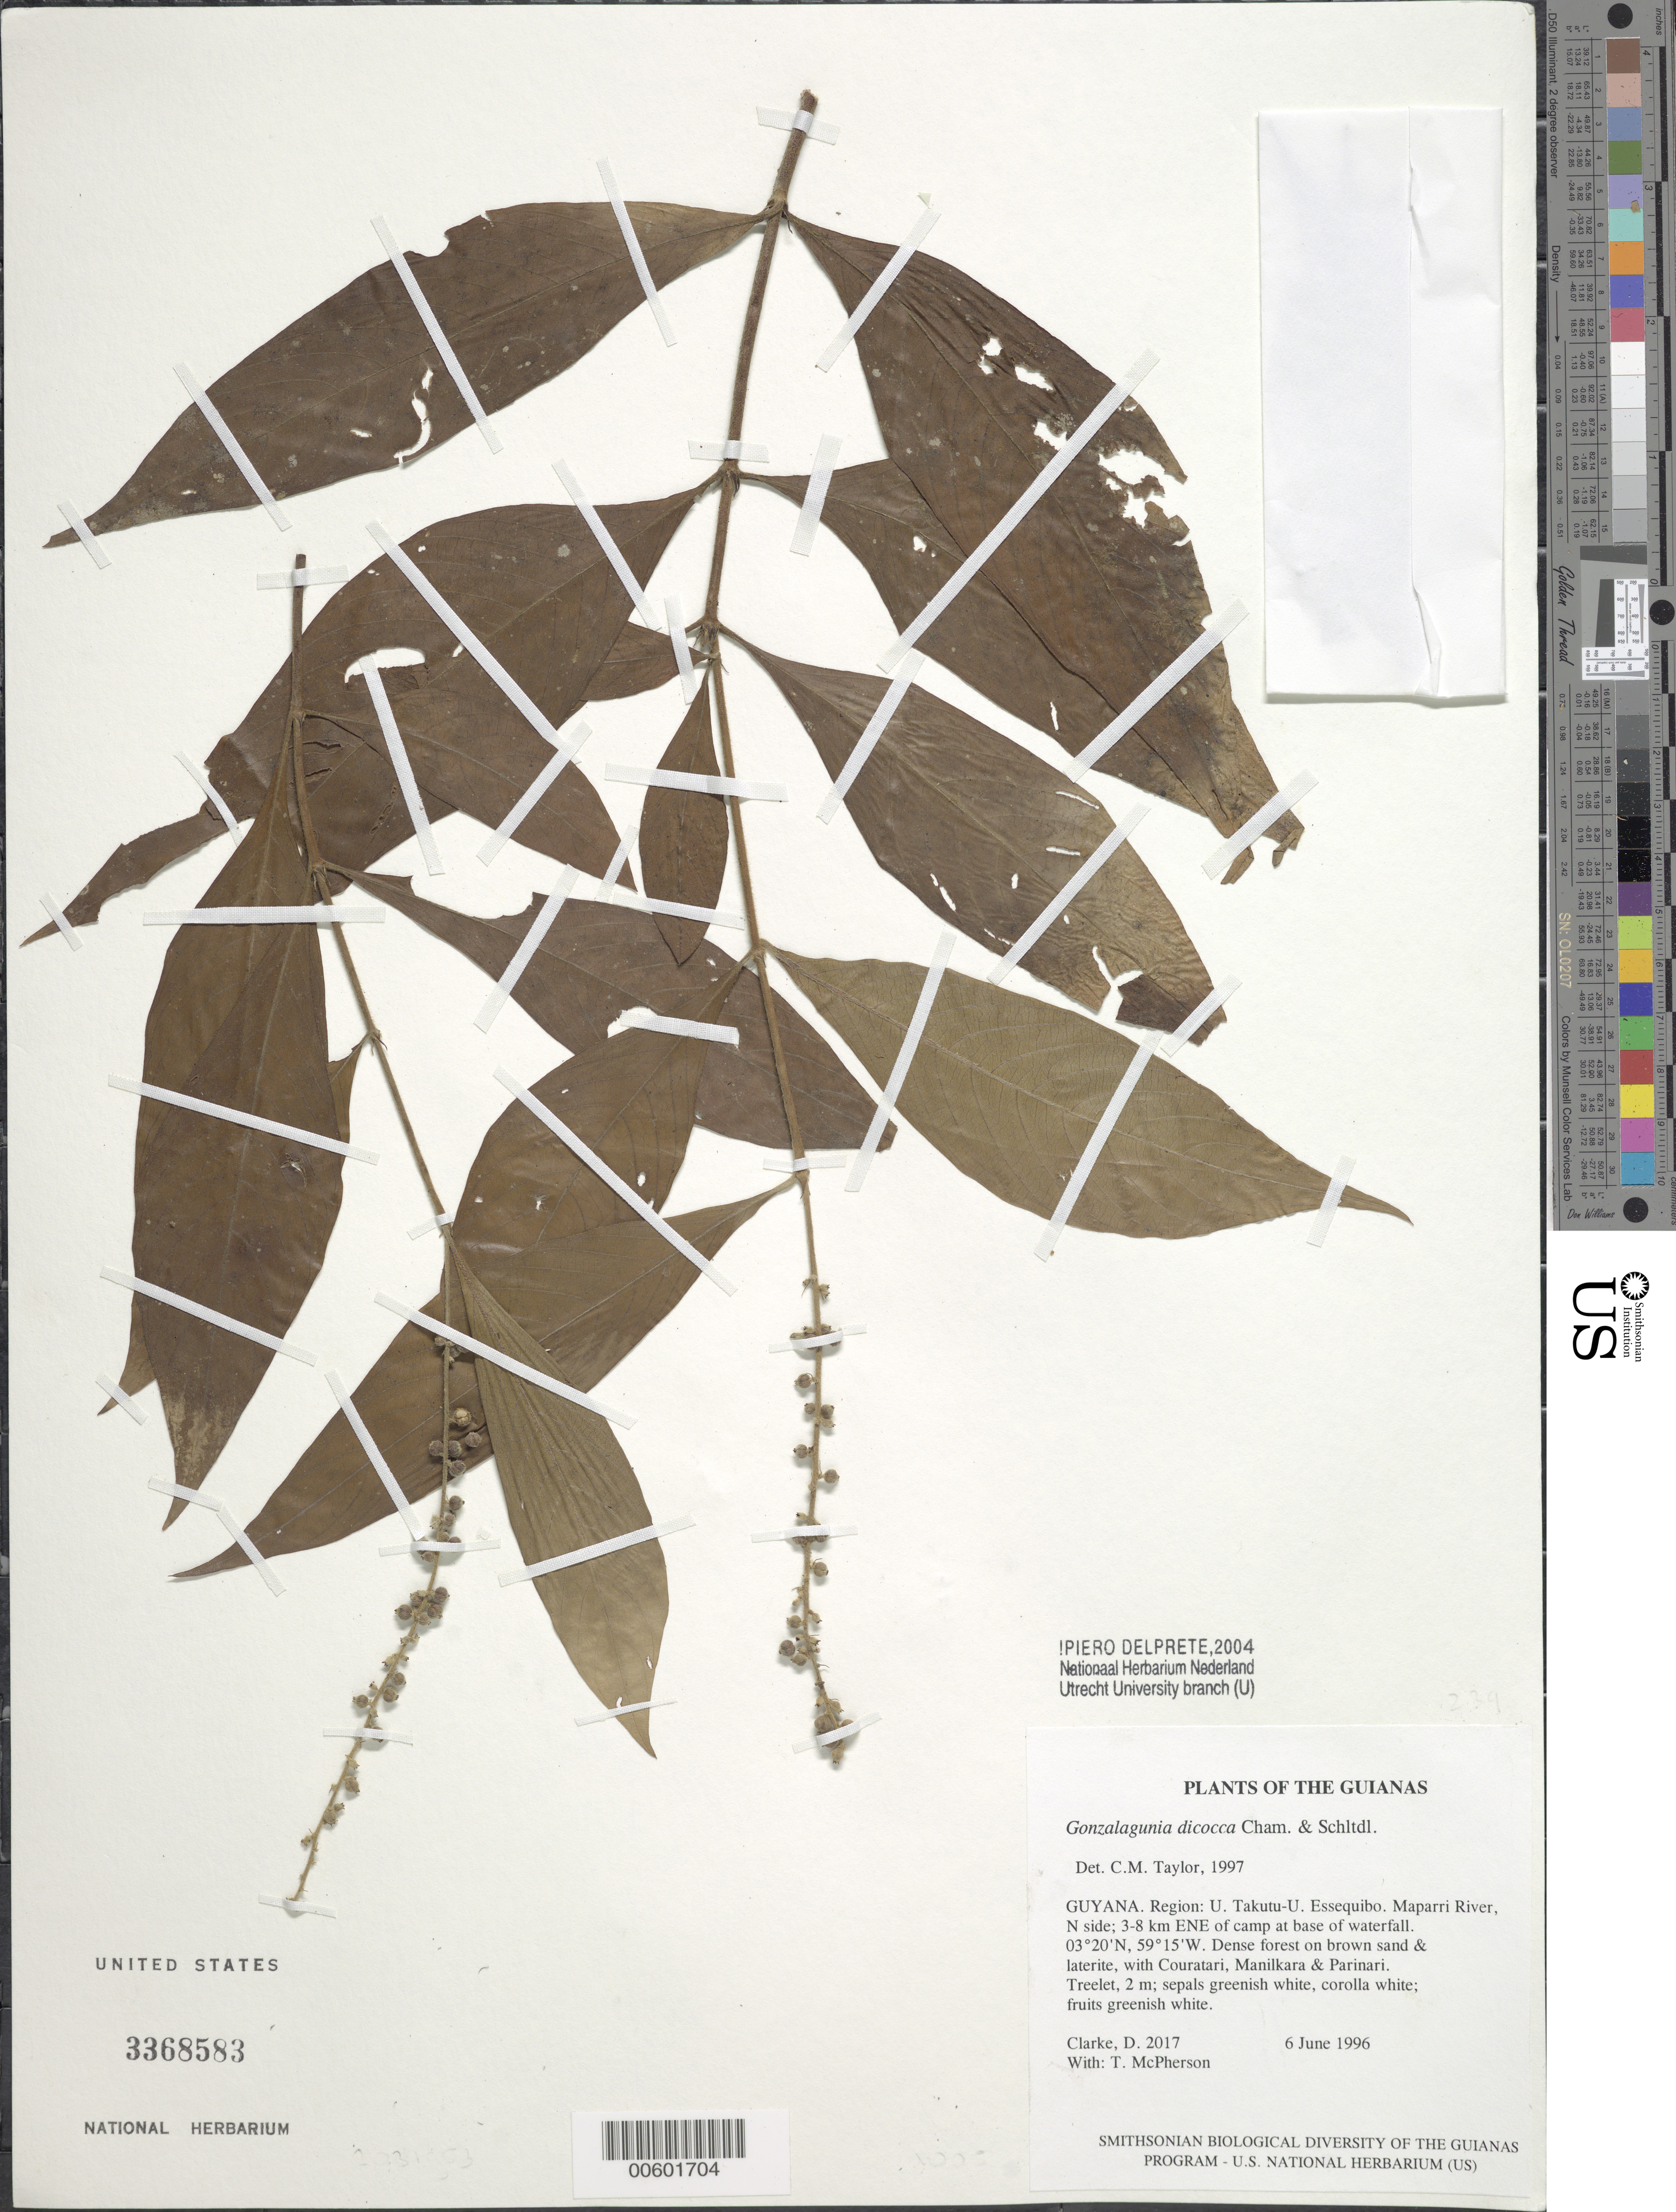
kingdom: Plantae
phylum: Tracheophyta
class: Magnoliopsida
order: Gentianales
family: Rubiaceae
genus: Gonzalagunia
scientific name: Gonzalagunia dicocca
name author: Cham. & Schltdl.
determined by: Taylor, Charlotte M.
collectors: H. D. Clarke & T. McPherson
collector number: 2017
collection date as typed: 6 June 1996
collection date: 1996-06-06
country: Guyana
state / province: U. Takutu-U. Essequibo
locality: Maparri River, N side; 3-8 km ENE of camp at base of waterfall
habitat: Dense forest on brown sand & laterite, with Couratari, Manilkara & Parinari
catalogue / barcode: US 3368583